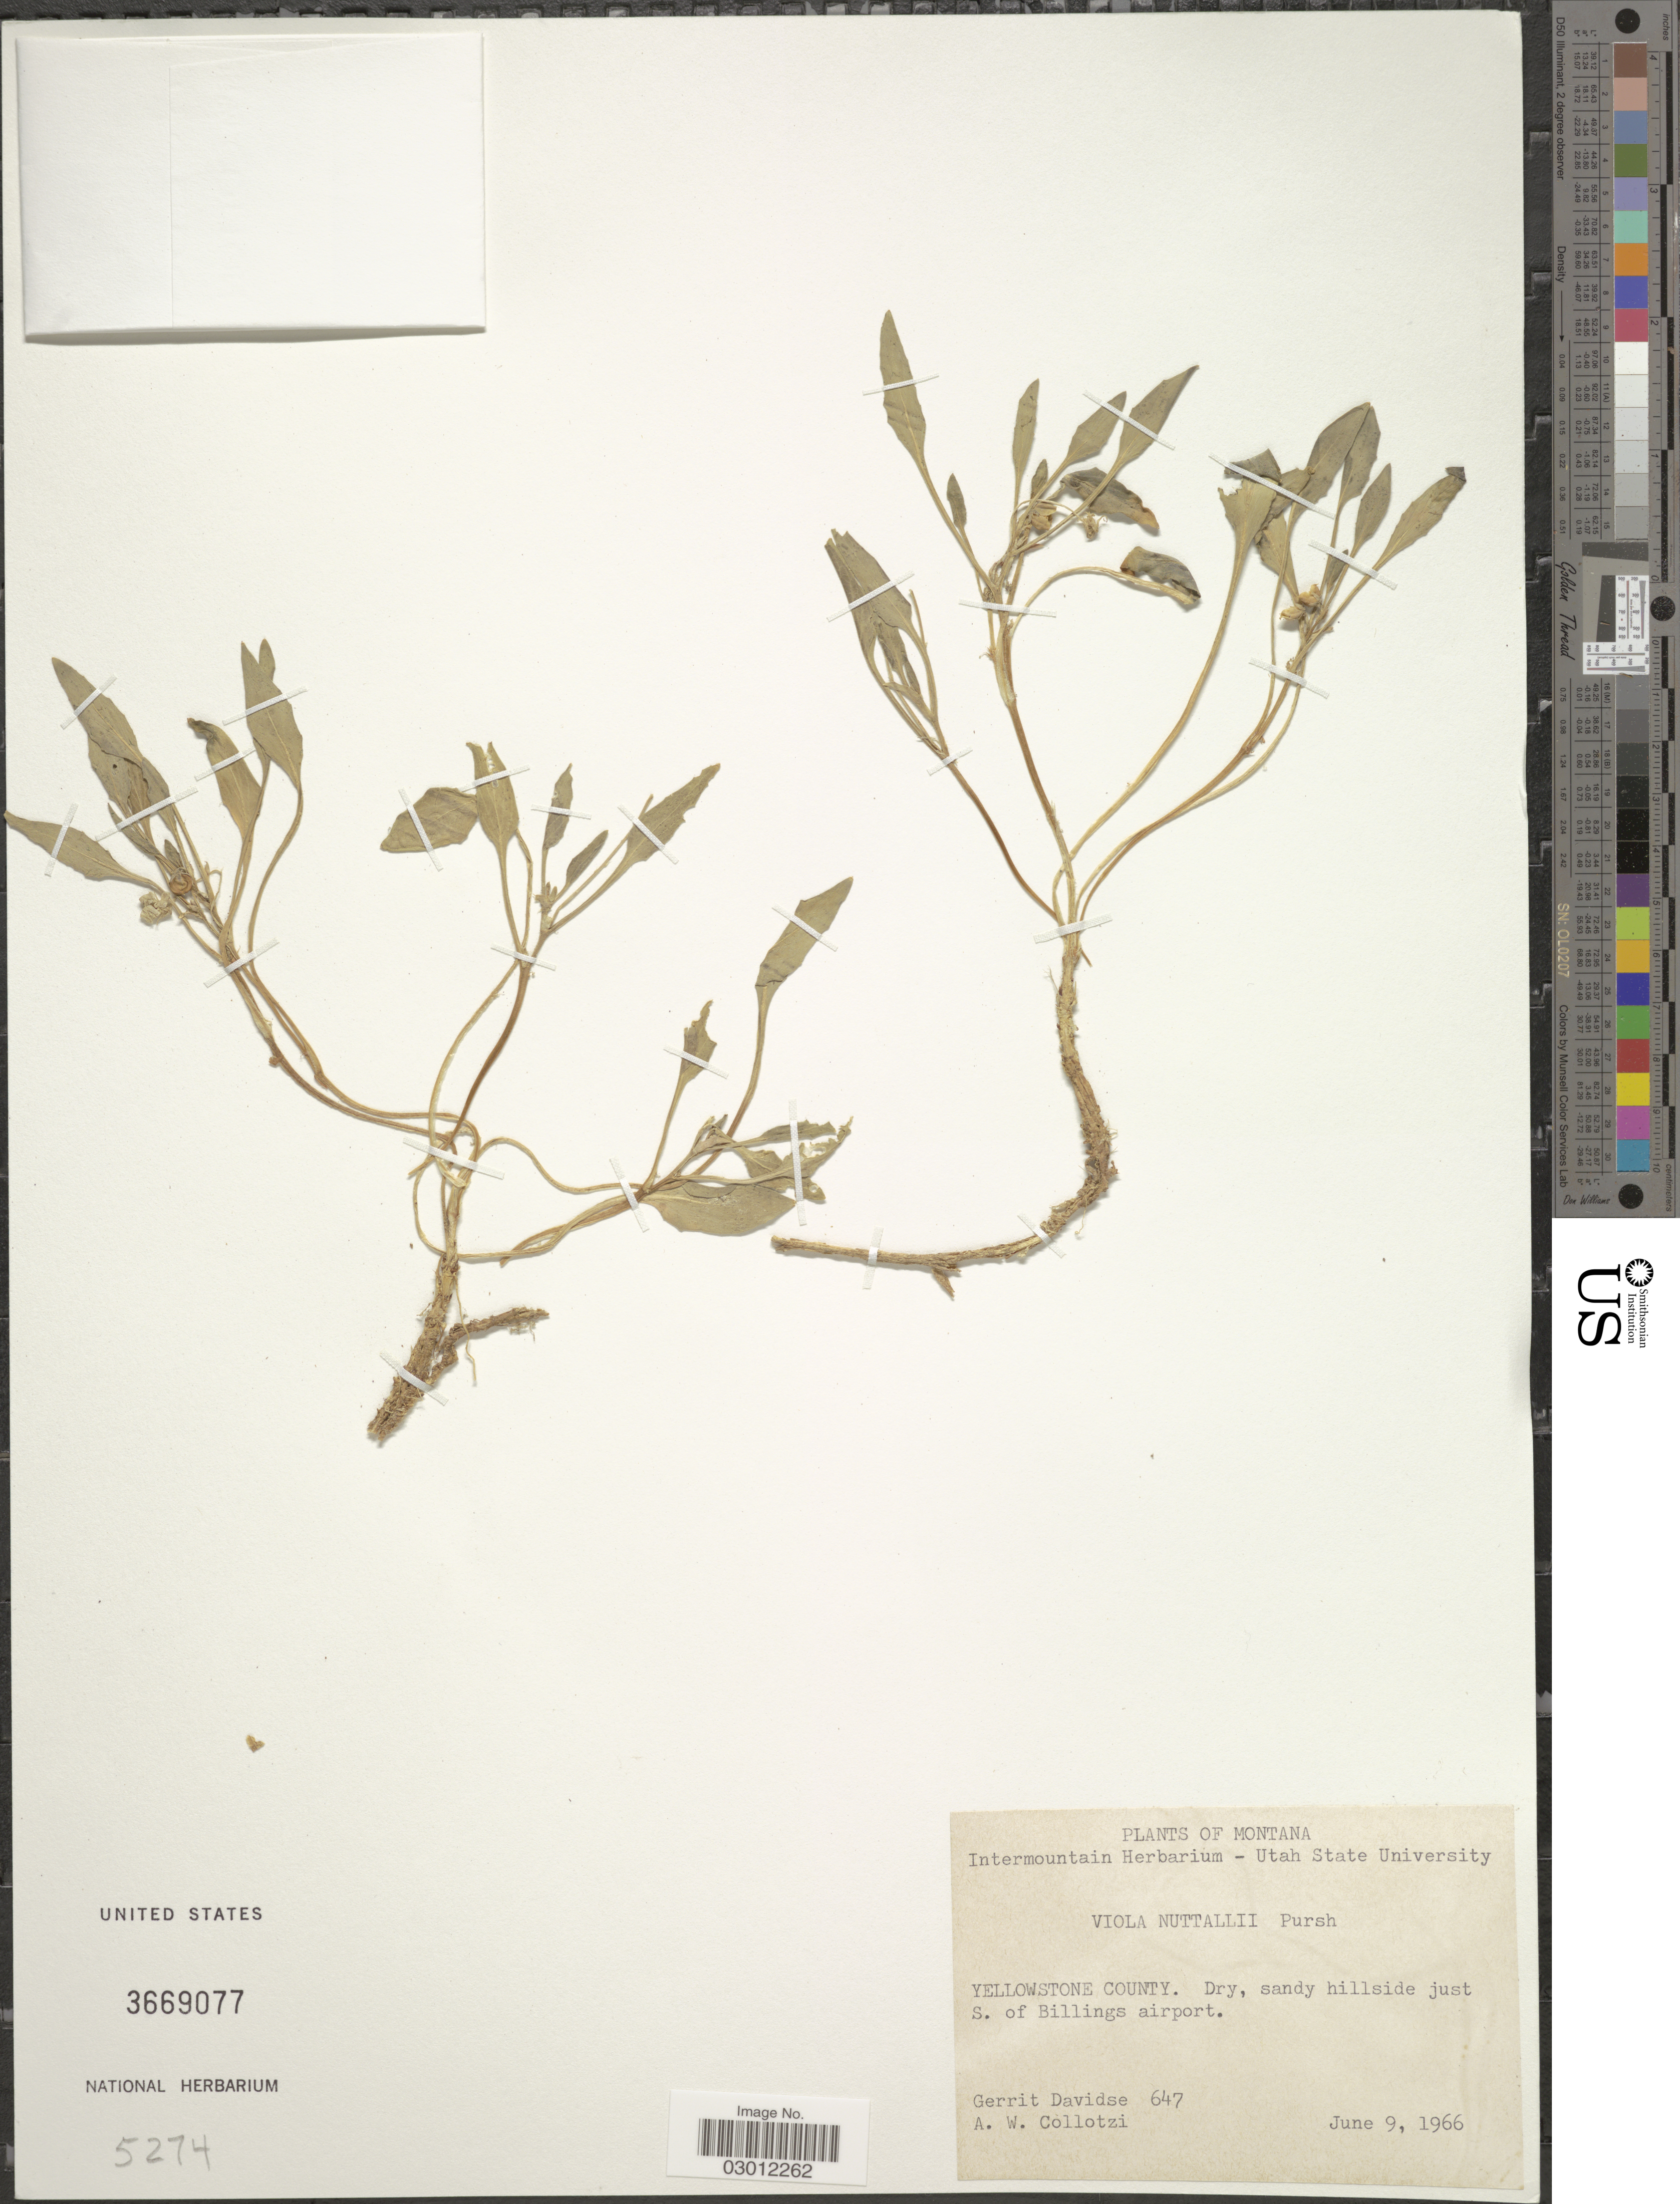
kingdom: Plantae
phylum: Tracheophyta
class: Magnoliopsida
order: Malpighiales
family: Violaceae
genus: Viola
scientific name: Viola nuttallii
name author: Pursh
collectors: G. Davidse & A. W. Collotzi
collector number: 647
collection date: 1966-06-09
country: United States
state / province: Montana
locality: Yellowstone County. Dry, sandy hillside just S. of Billings airport.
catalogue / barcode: US 3669077